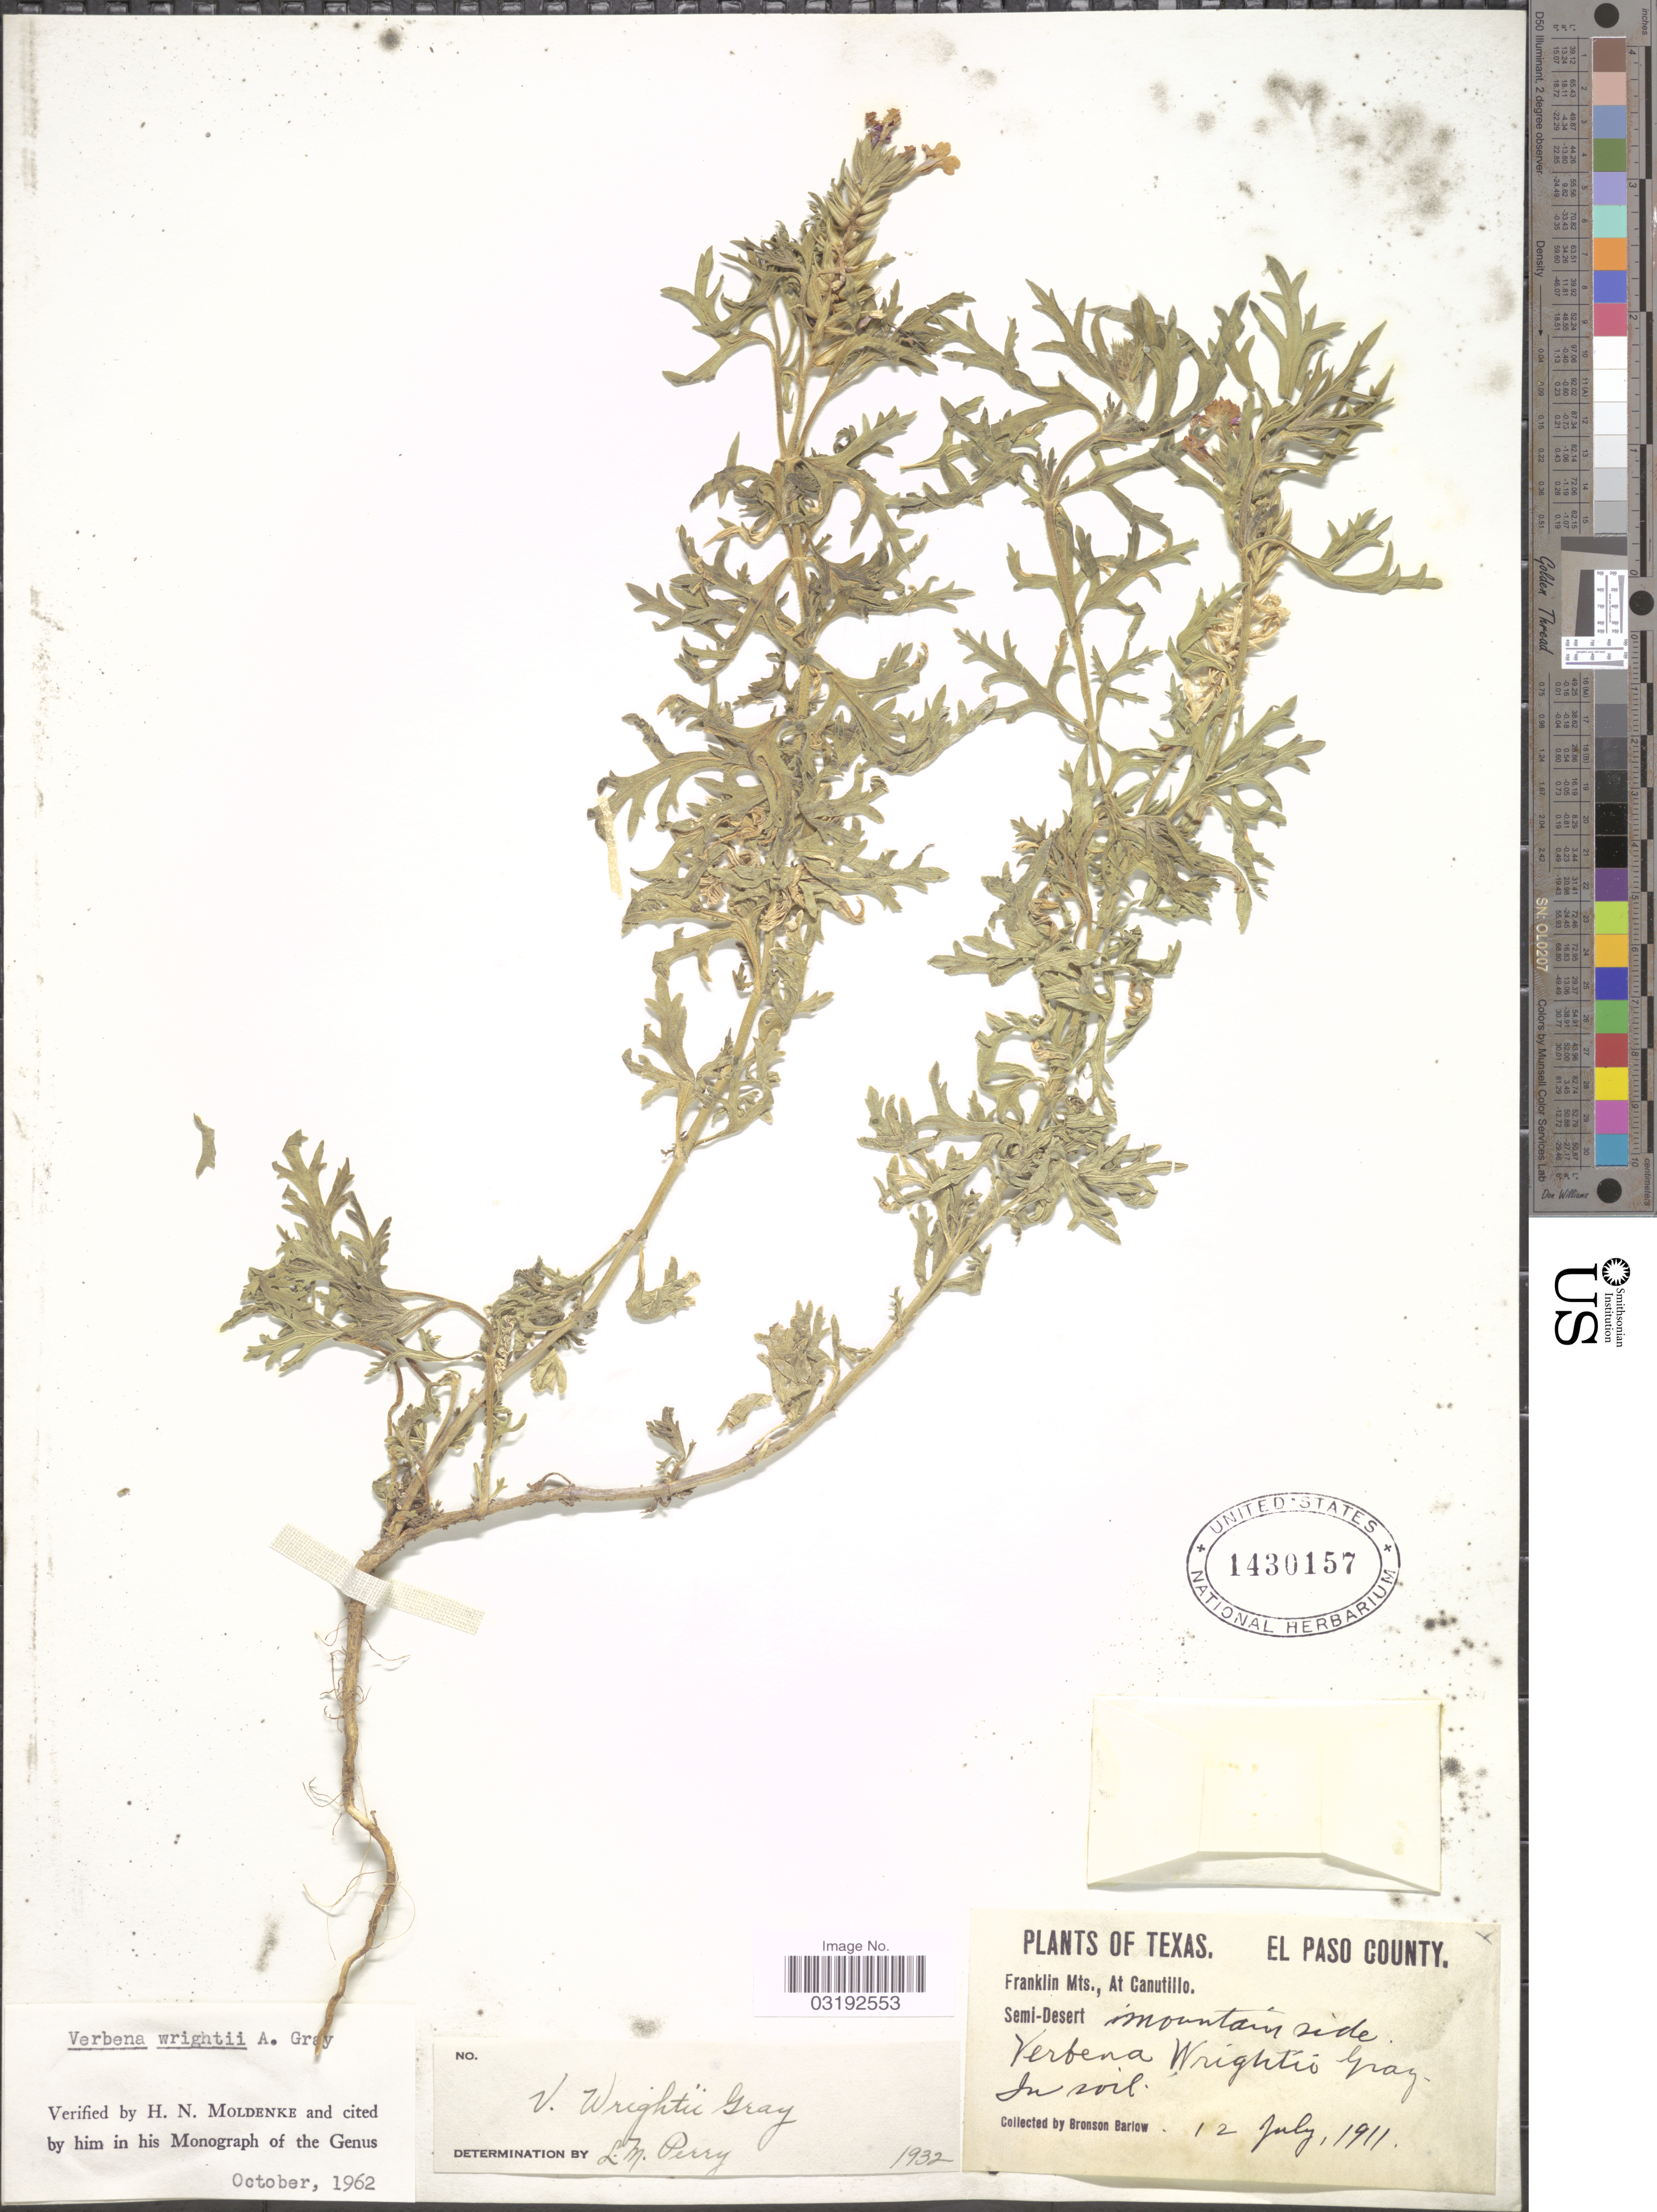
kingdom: Plantae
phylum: Tracheophyta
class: Magnoliopsida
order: Lamiales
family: Verbenaceae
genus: Verbena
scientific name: Verbena wrightii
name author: A. Gray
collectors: Barlow, B.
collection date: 1911-07-12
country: United States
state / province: Texas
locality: El Paso County. Franklin Mts., At Canutillo. Semi-Desert mountain side.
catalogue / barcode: US 1430157